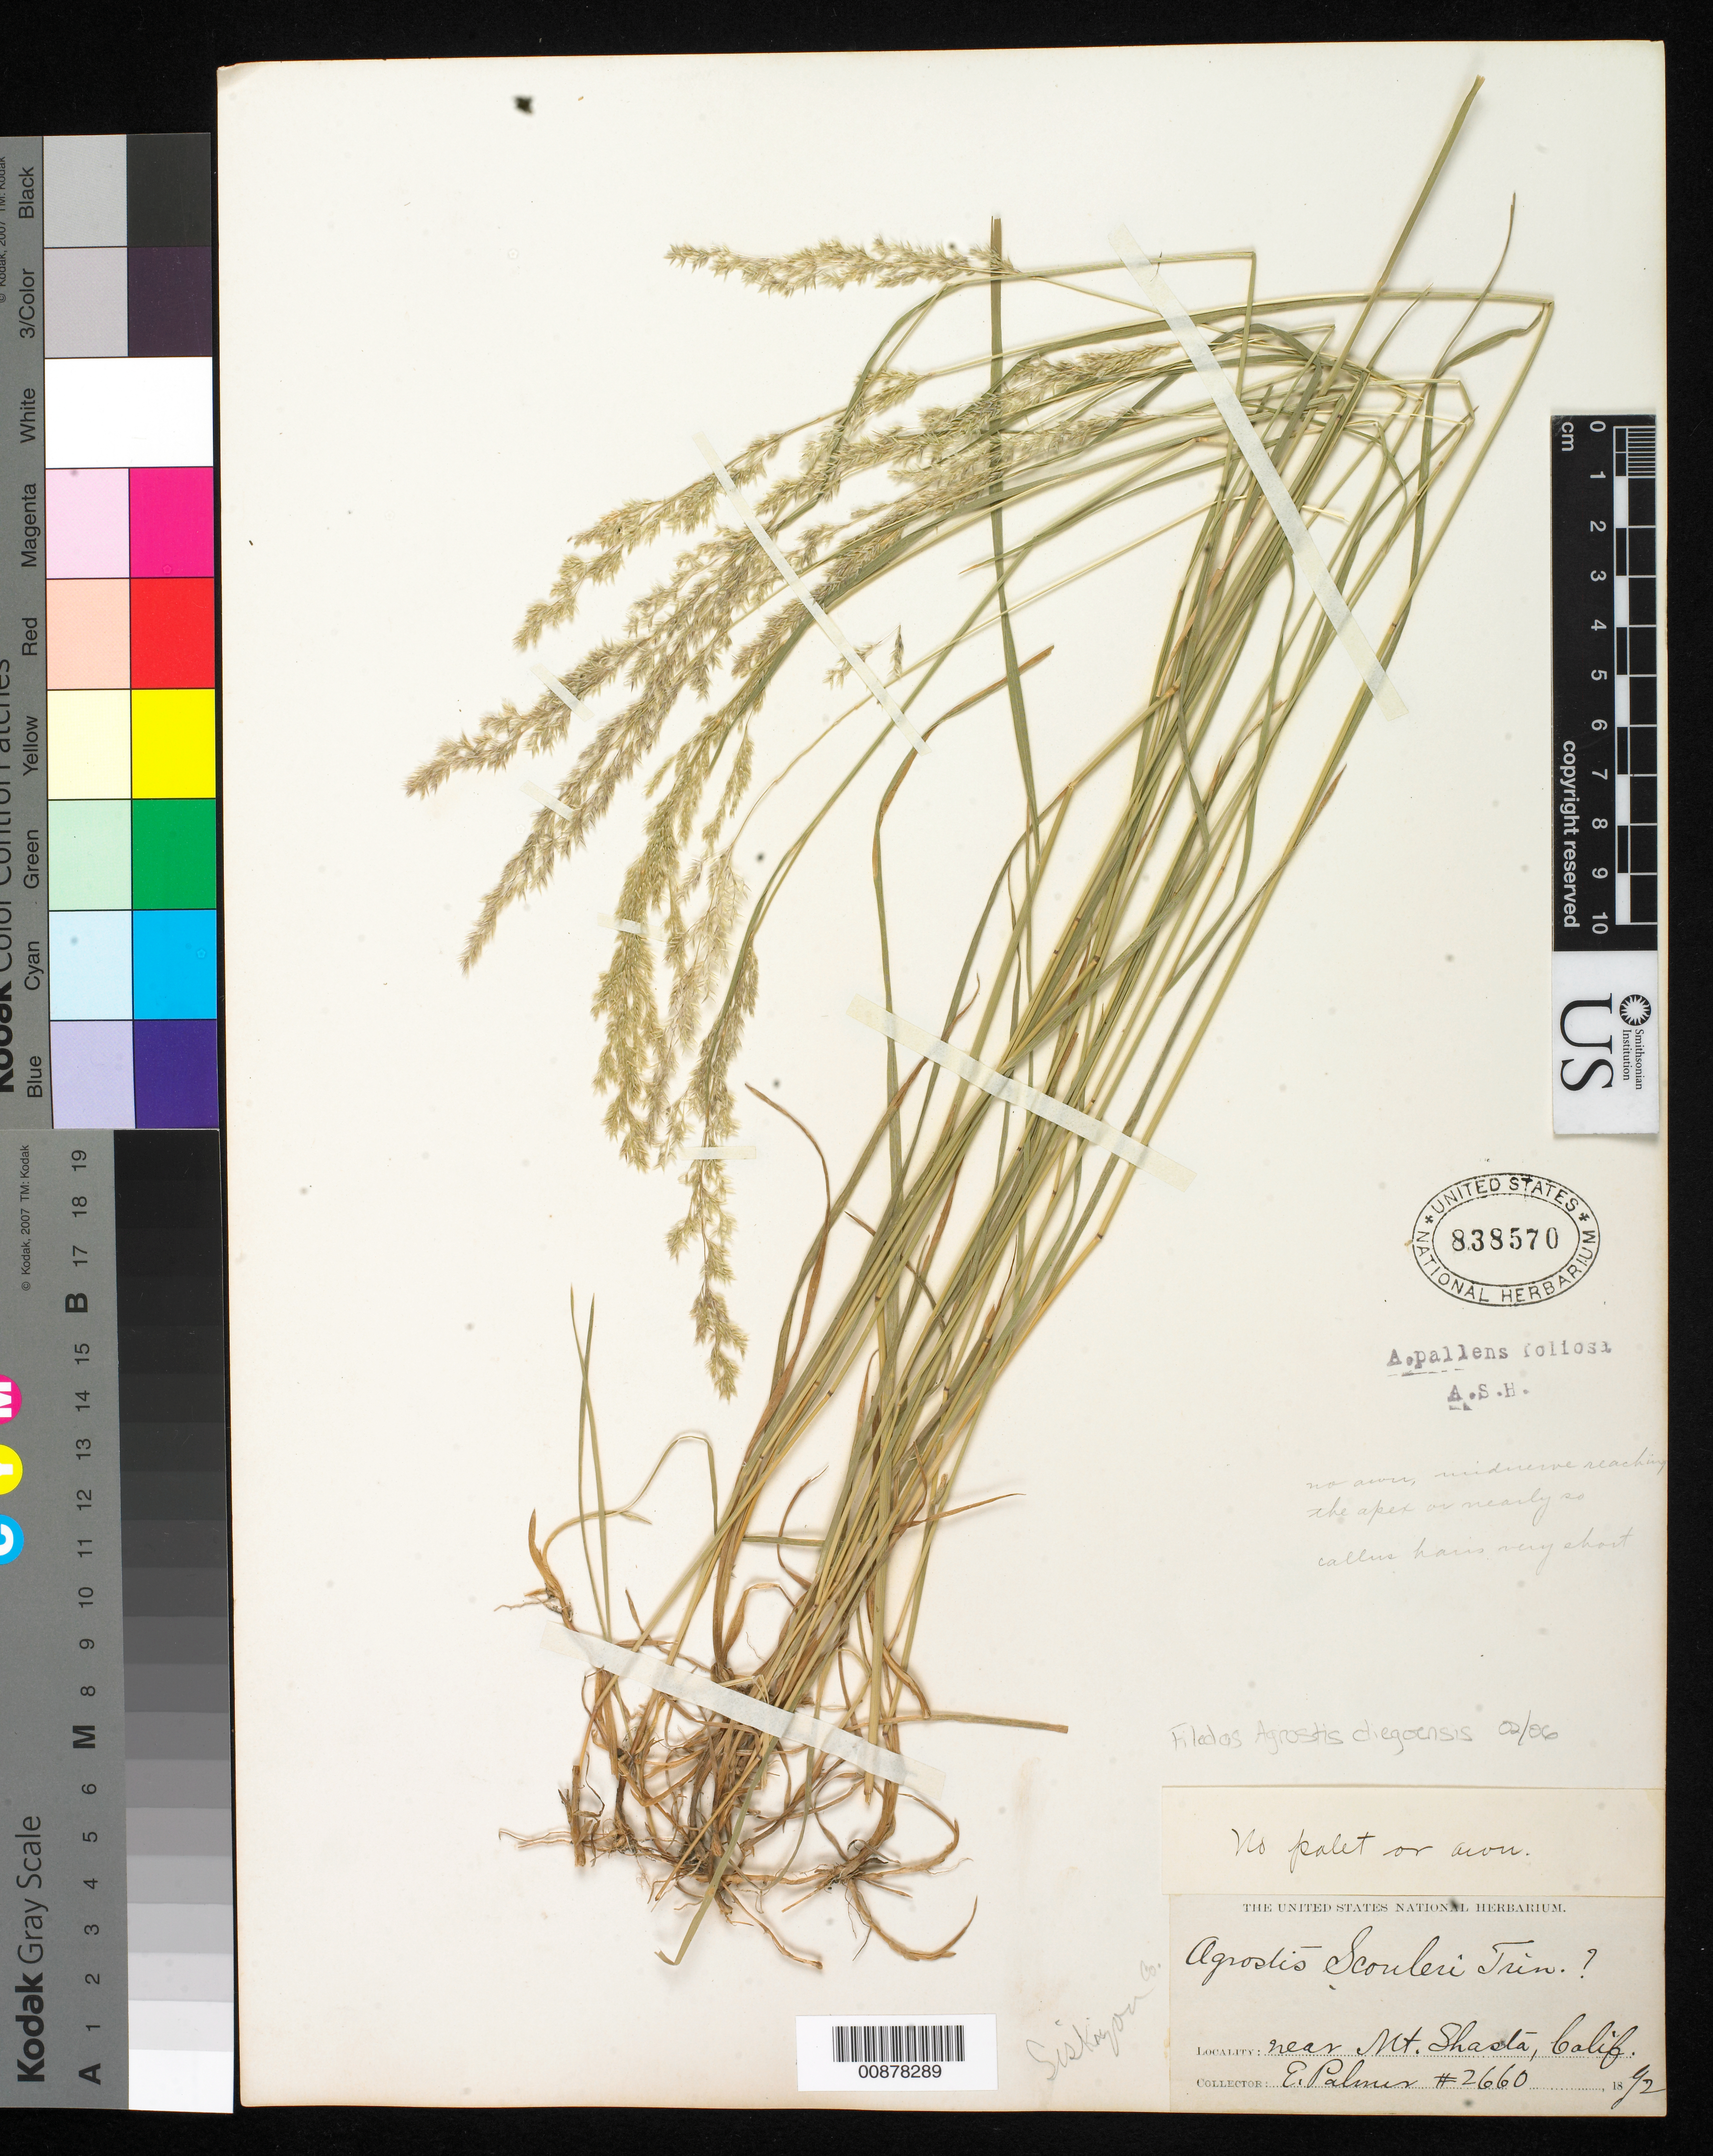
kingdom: Plantae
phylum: Tracheophyta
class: Liliopsida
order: Poales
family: Poaceae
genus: Agrostis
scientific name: Agrostis pallens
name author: Trin.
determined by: Poaceae Reorganization Project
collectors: E. Palmer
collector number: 2660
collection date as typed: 1892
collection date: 1892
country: United States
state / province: California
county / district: Siskiyou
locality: Near Mt. Shasta, California.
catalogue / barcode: US 838570